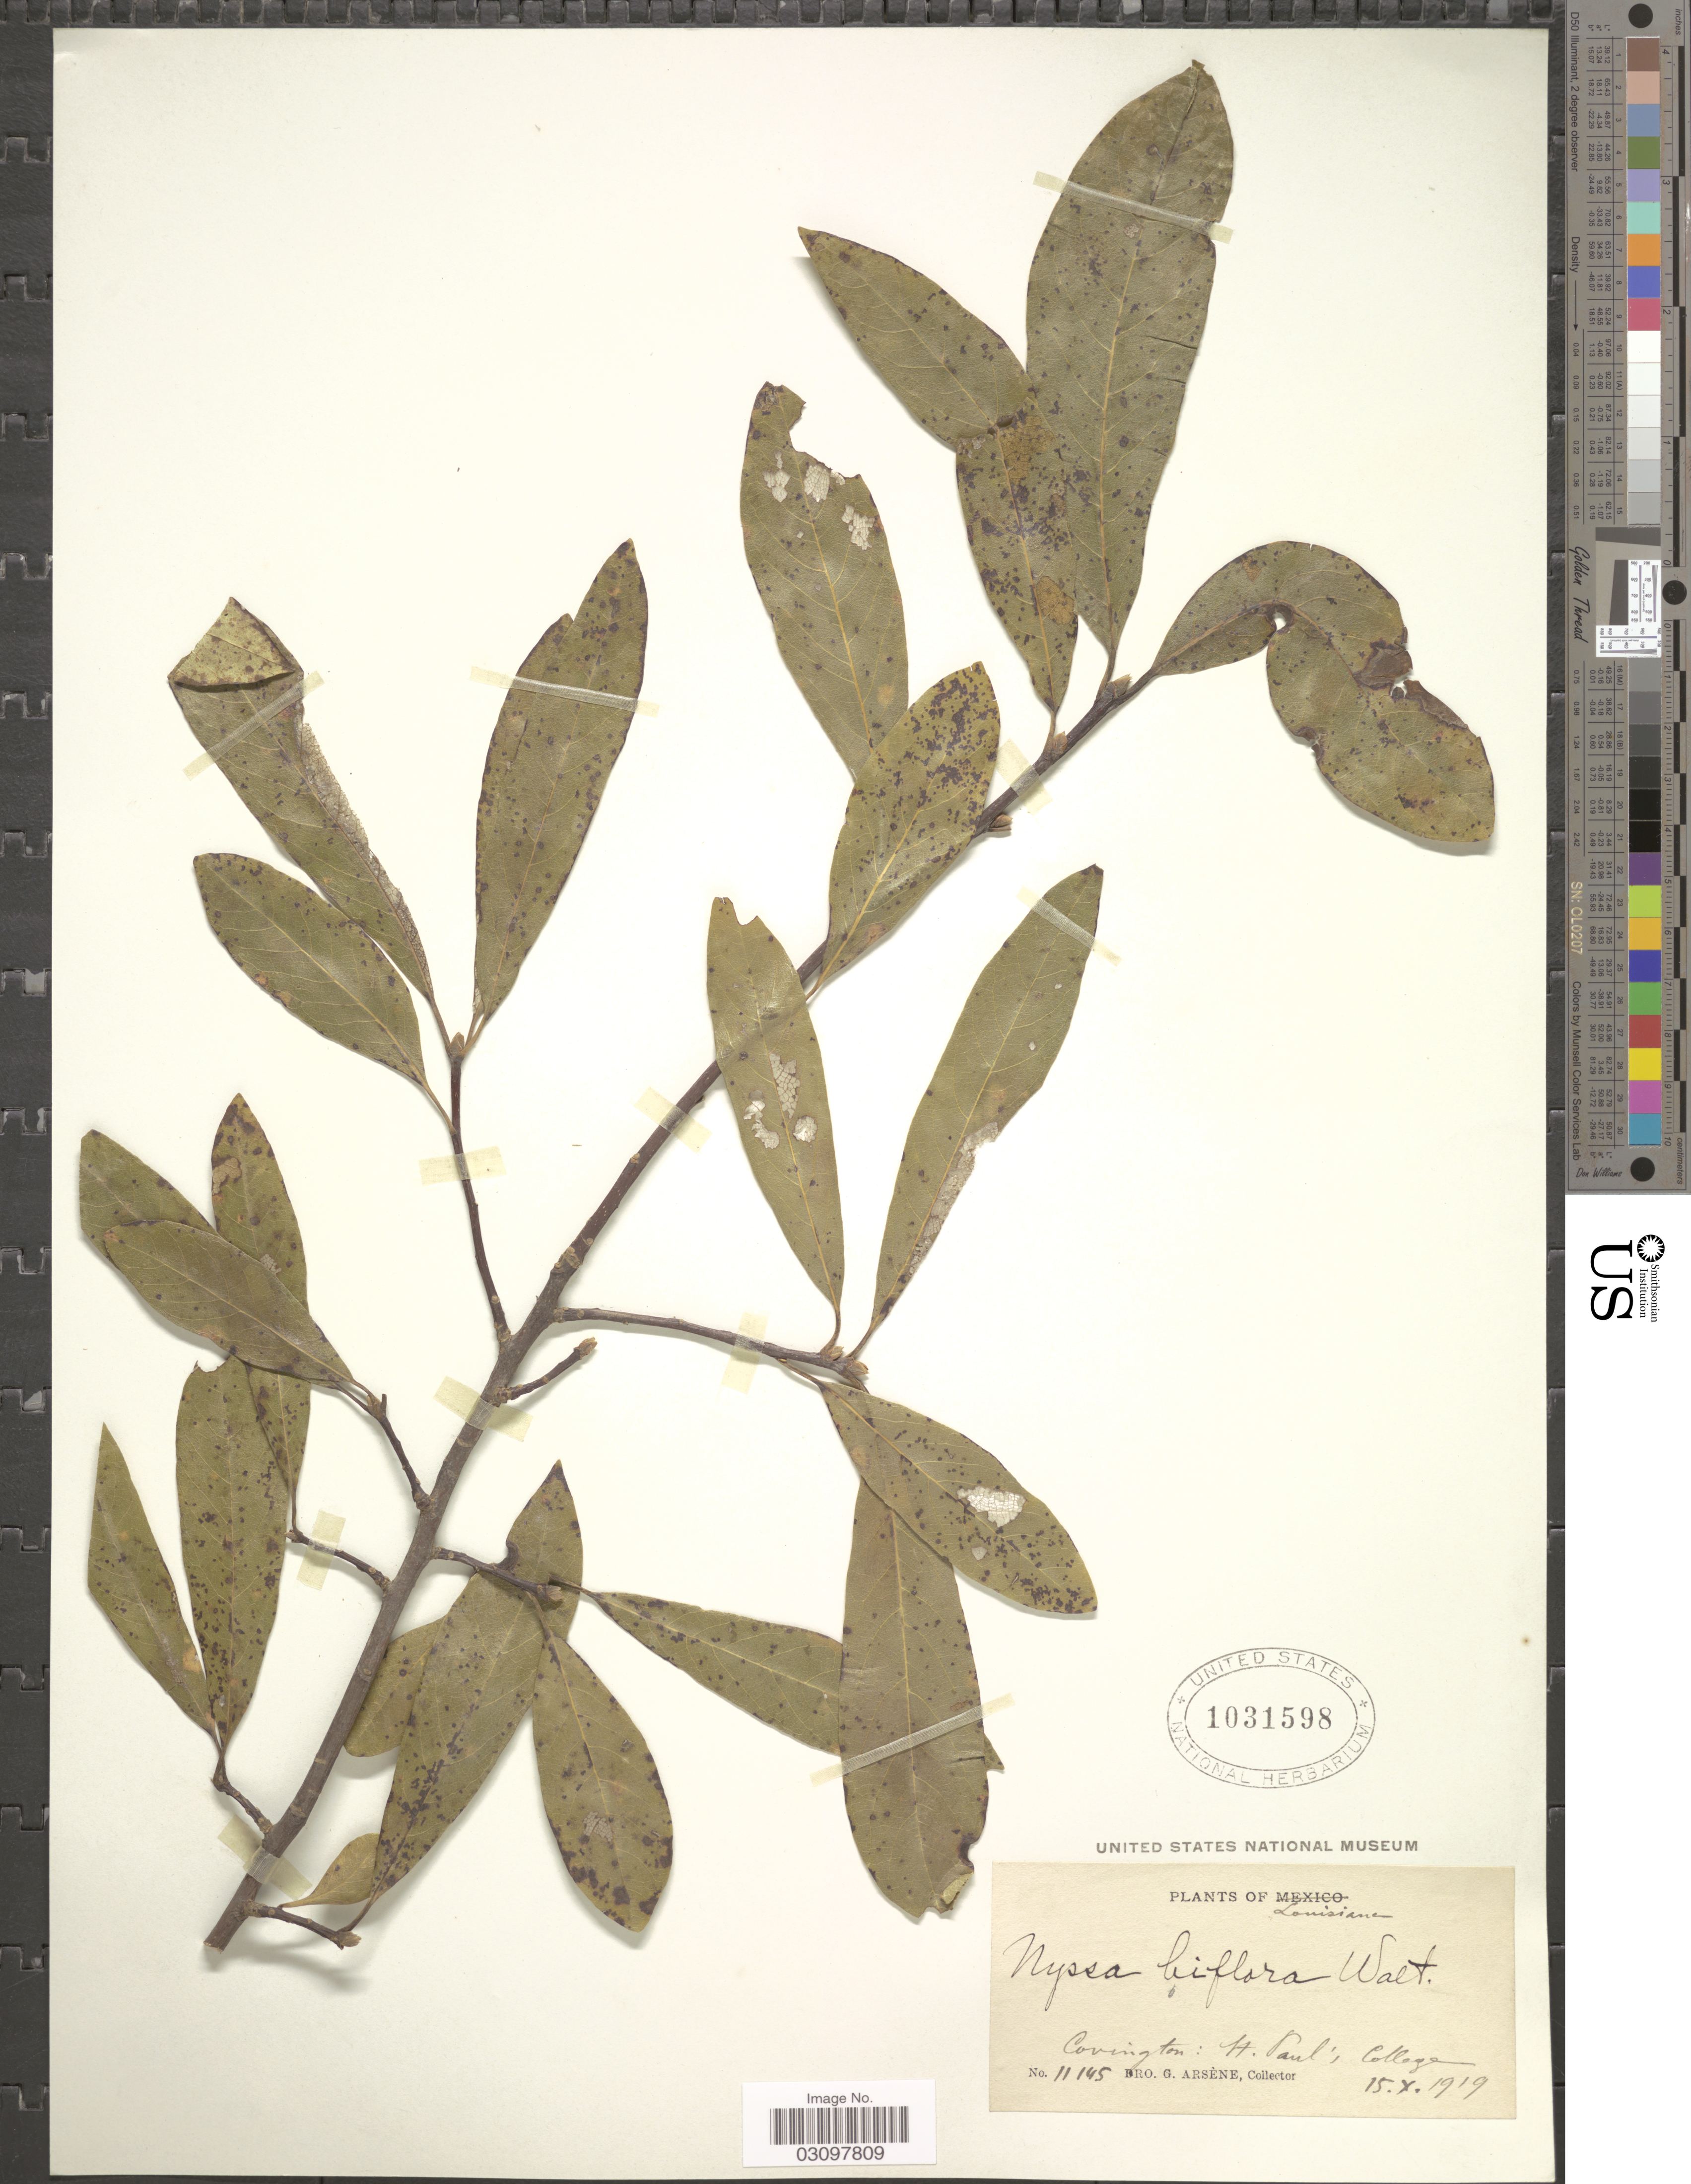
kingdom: Plantae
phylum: Tracheophyta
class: Magnoliopsida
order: Cornales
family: Nyssaceae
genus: Nyssa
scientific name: Nyssa biflora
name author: Walter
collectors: Bro. G. Arsène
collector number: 11145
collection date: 1919-10-15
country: United States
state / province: Louisiana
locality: Covington: St. Paul's College.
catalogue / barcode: US 1031598